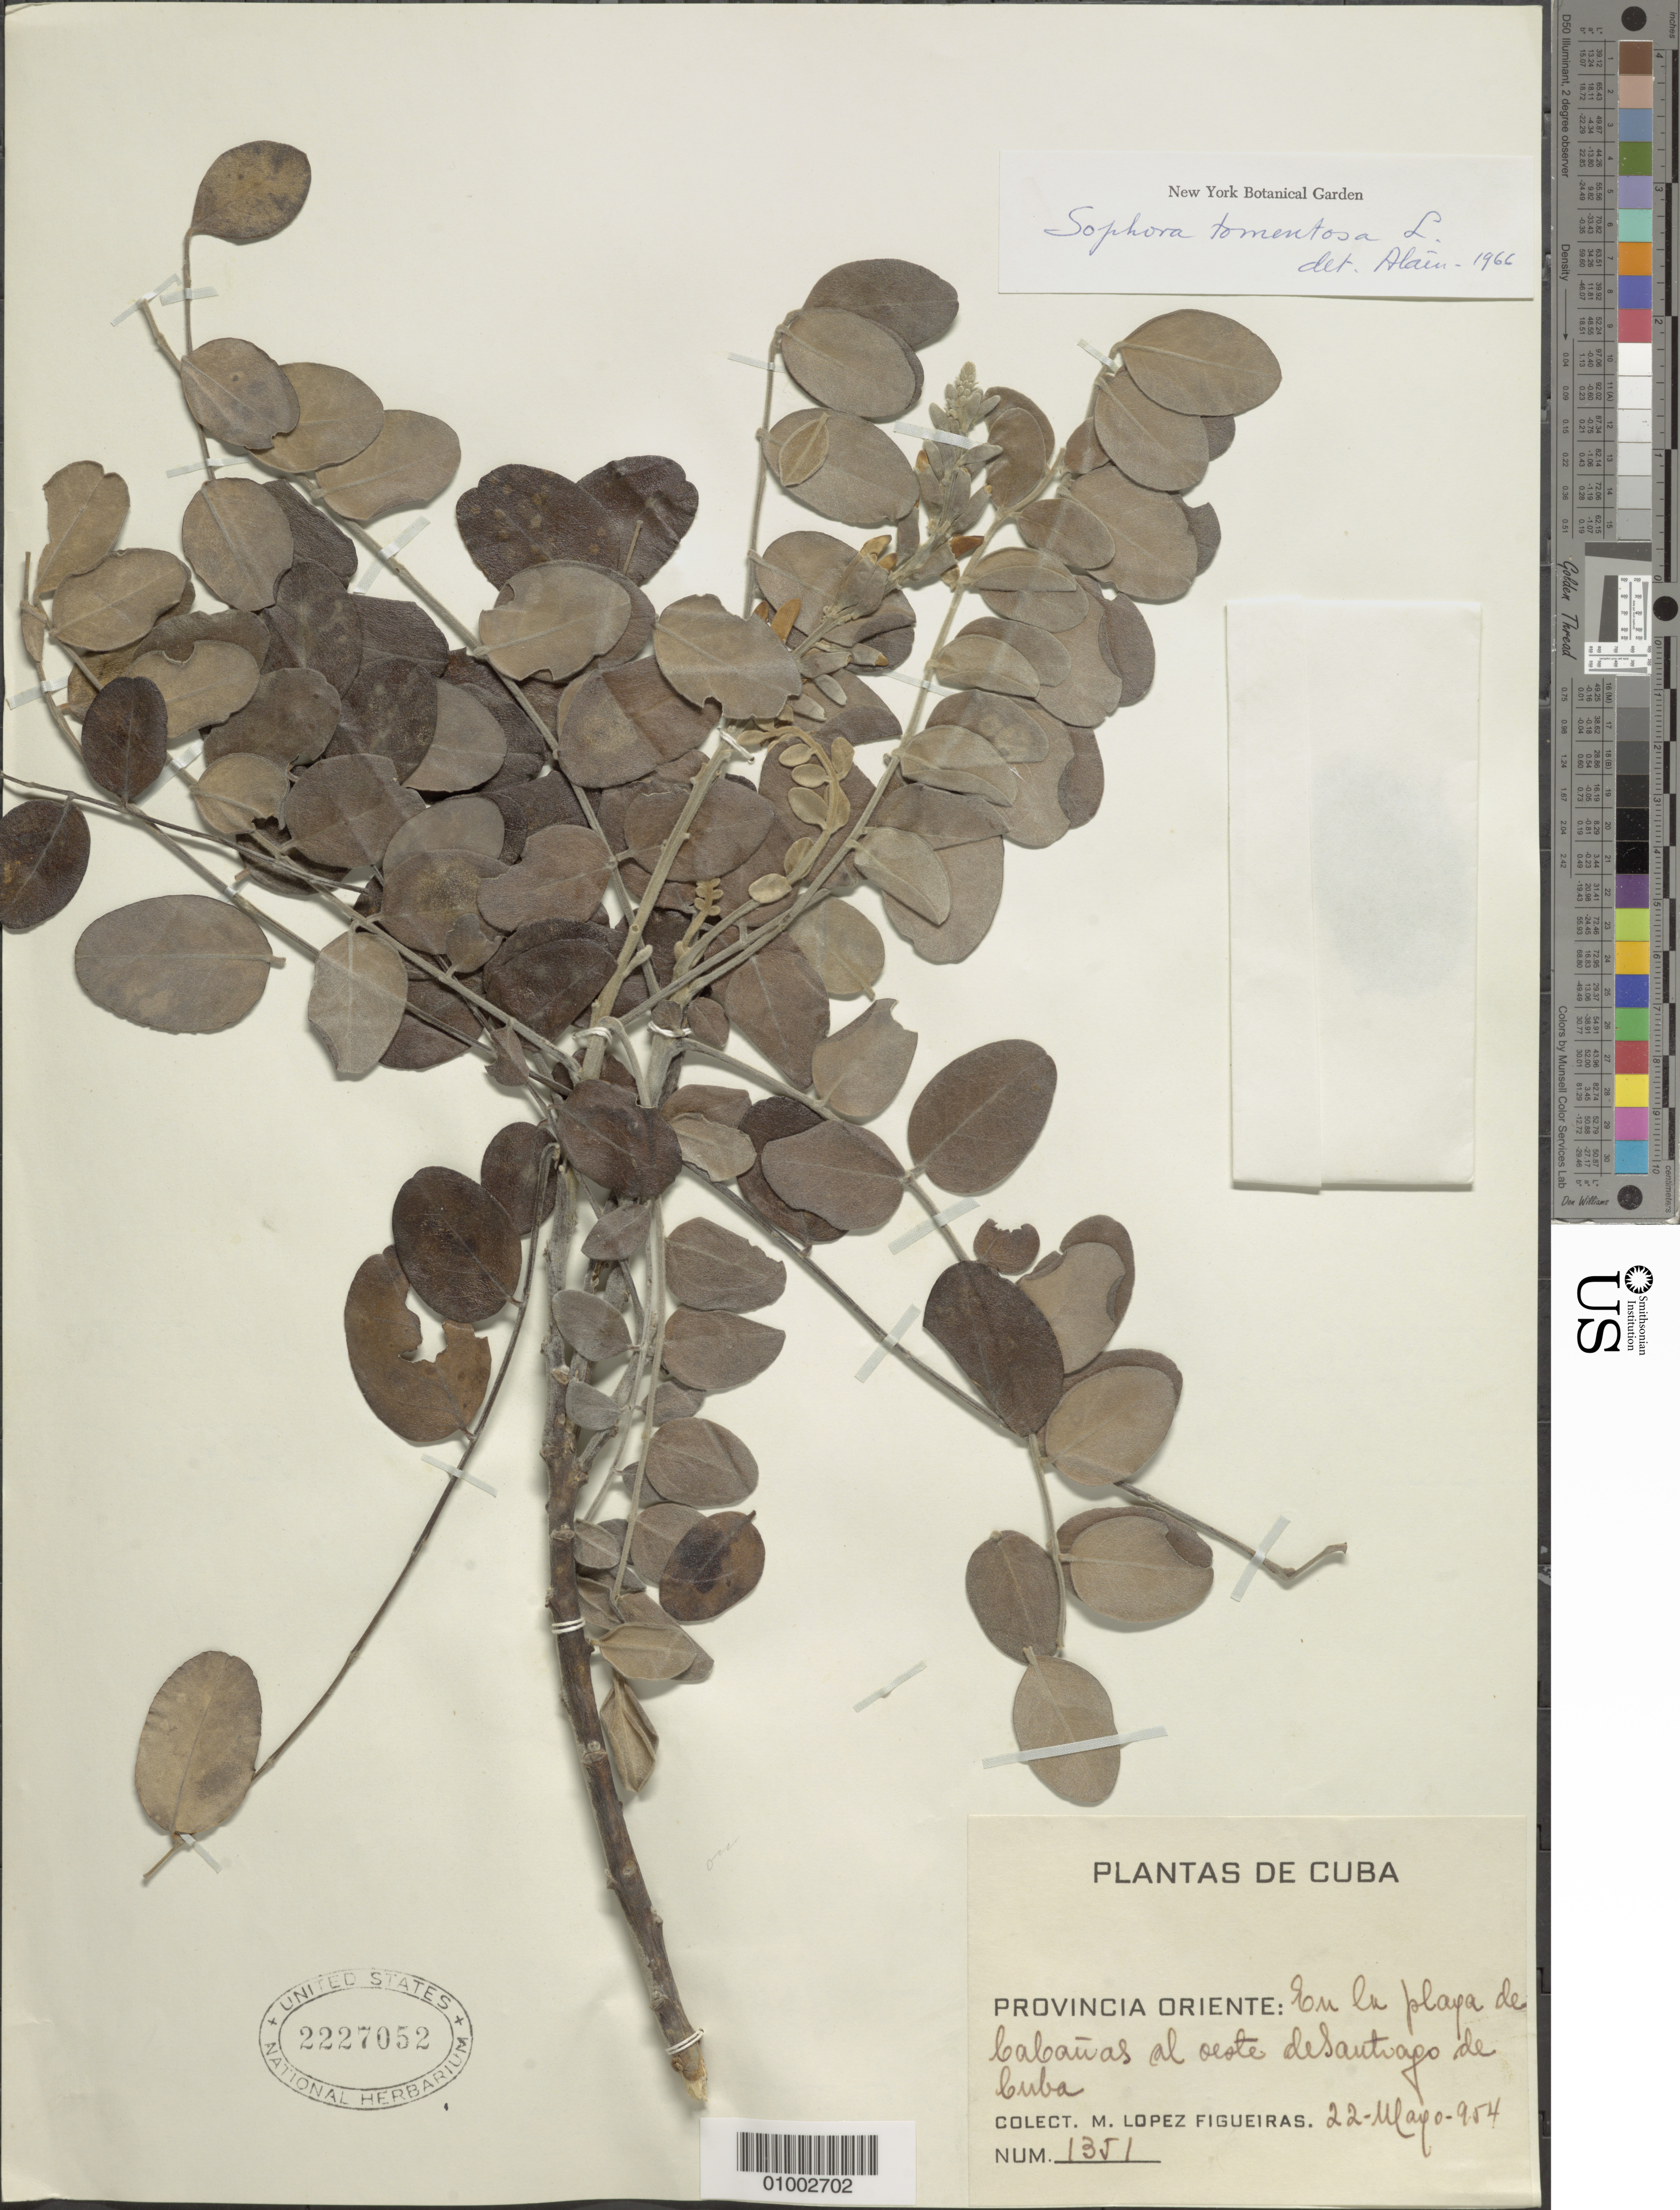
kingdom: Plantae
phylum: Tracheophyta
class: Magnoliopsida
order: Fabales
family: Fabaceae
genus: Sophora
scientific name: Sophora tomentosa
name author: L.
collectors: M. López Figueiras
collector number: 1351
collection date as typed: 22 May 1954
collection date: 1954-05-22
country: Cuba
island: Cuba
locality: En la playa de babairas al este de Santiago de Cuba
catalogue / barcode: US 2227052